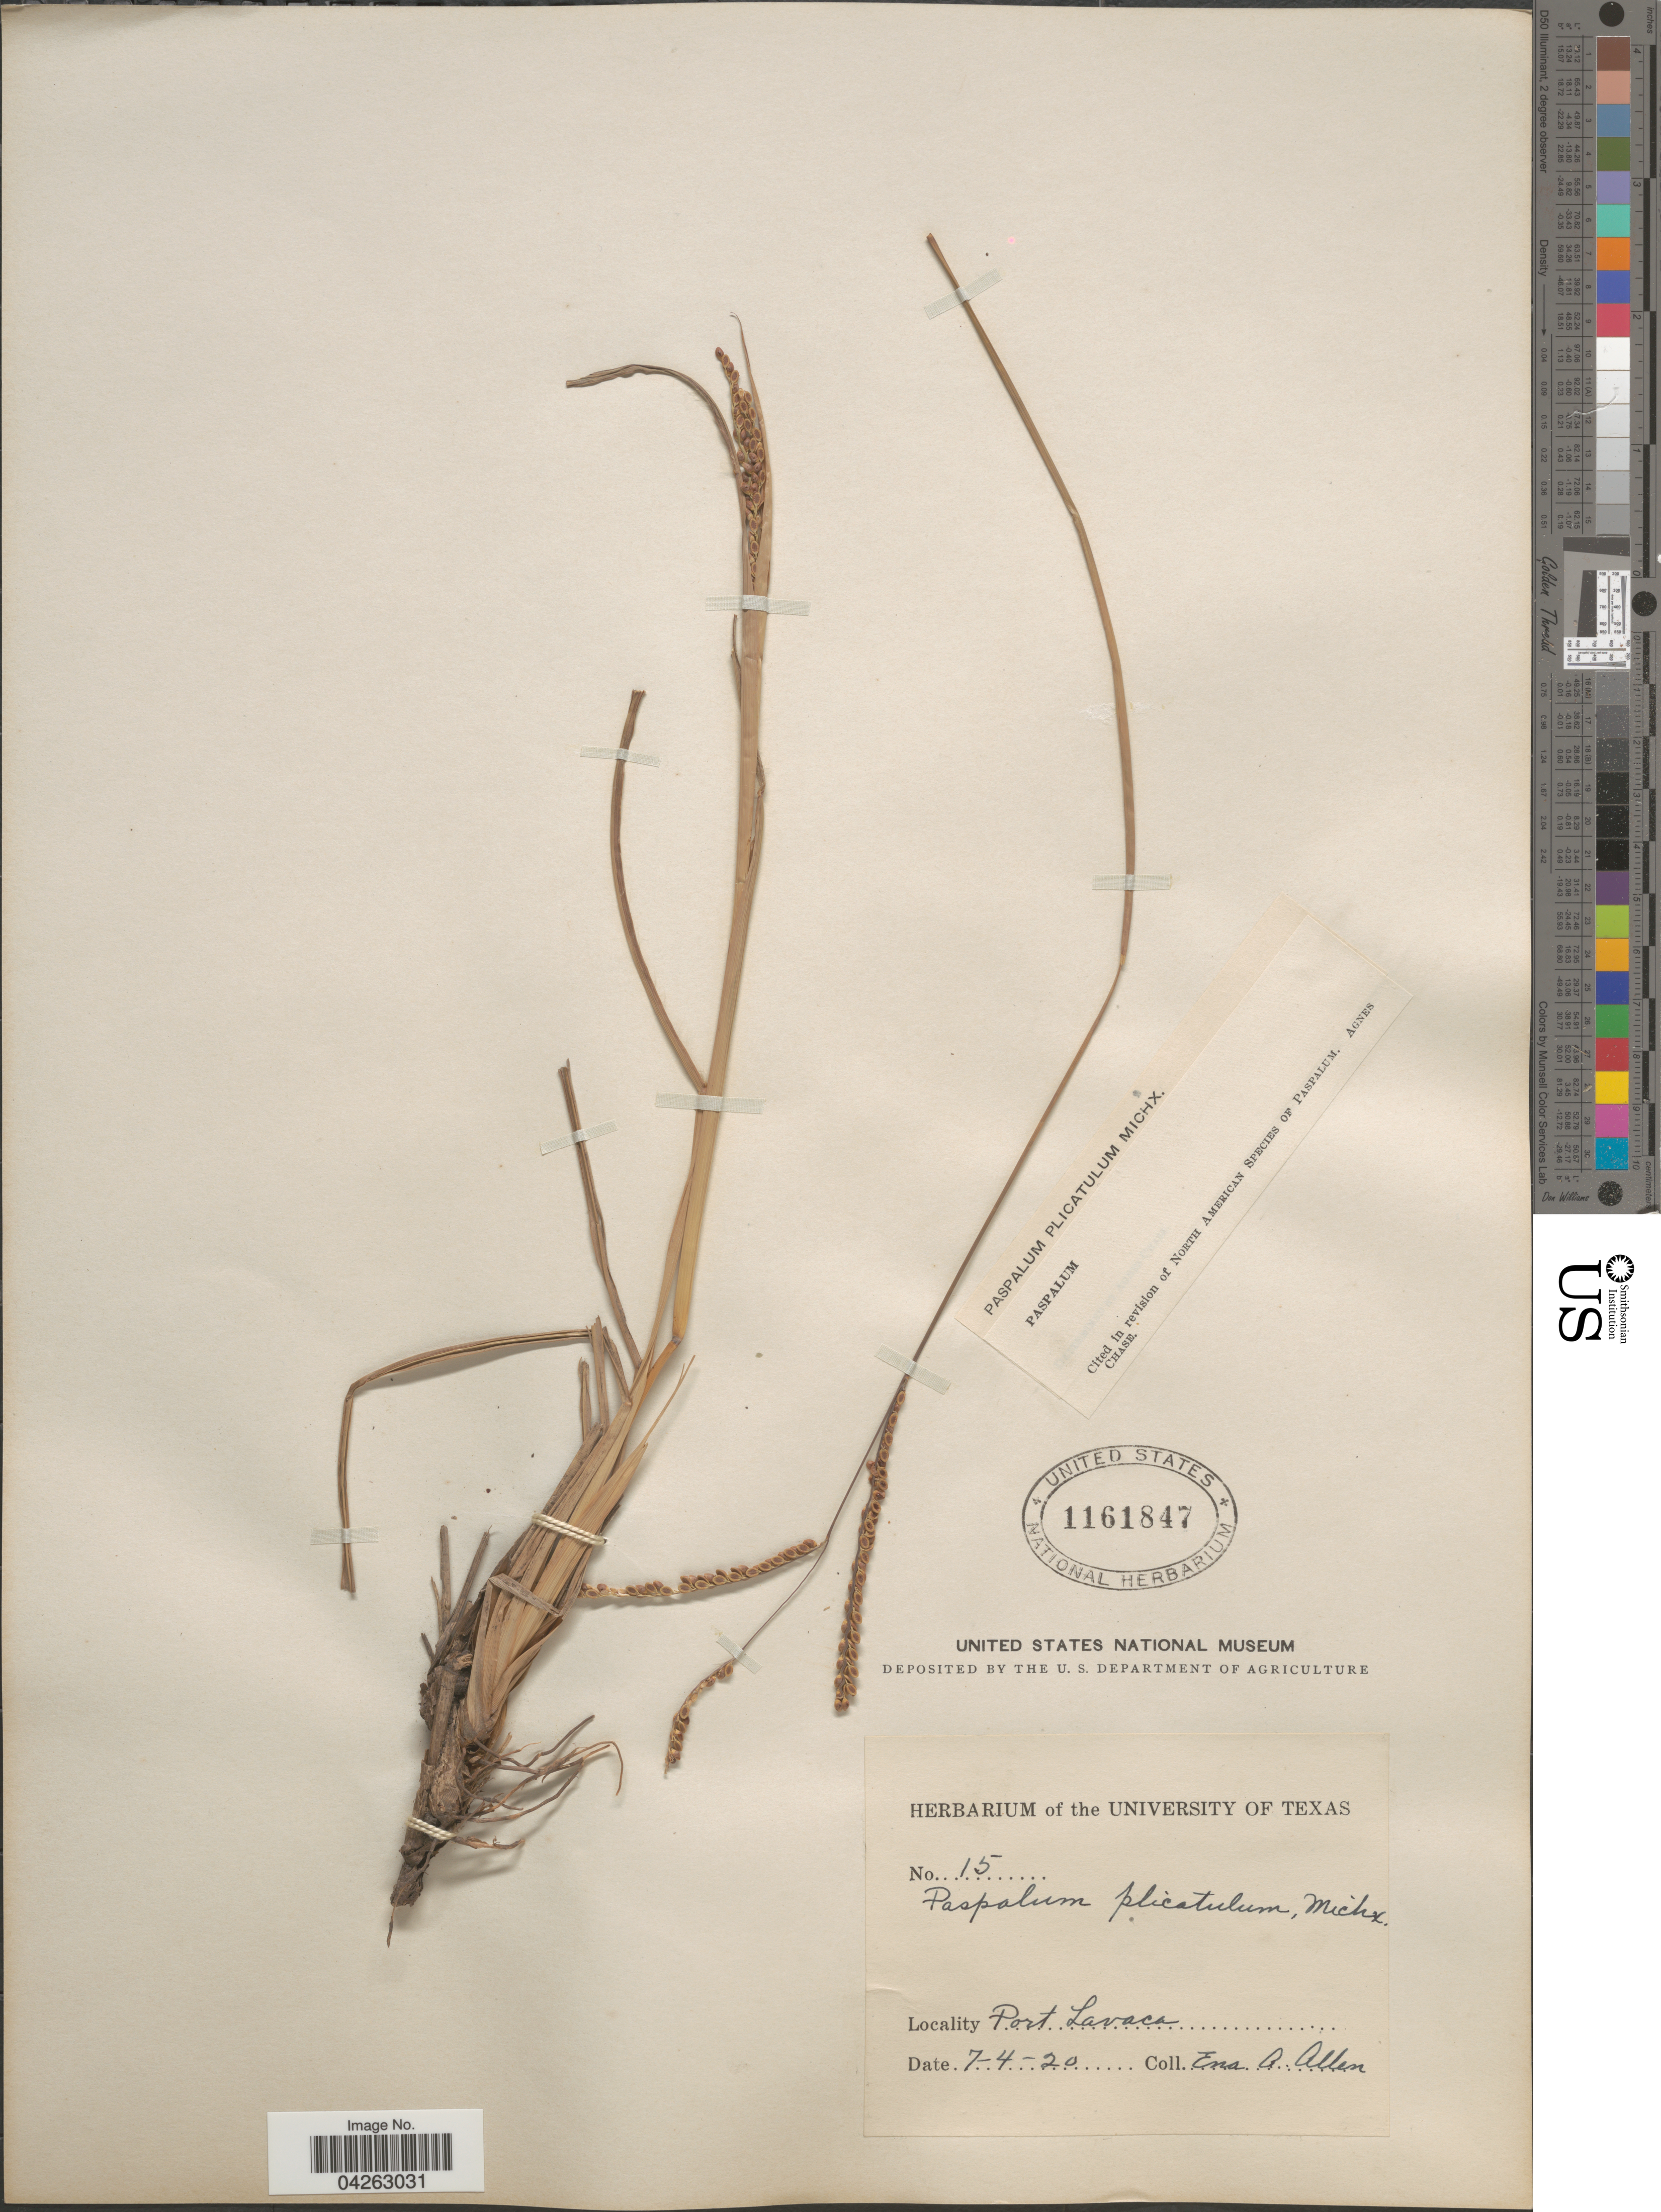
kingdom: Plantae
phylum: Tracheophyta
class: Liliopsida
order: Poales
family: Poaceae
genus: Paspalum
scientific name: Paspalum plicatulum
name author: Michx.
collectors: E. A. Allen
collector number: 15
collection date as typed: Transcribed d/m/y: 4/7/20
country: United States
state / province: Texas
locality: Port Lavaca.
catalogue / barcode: US 1161847